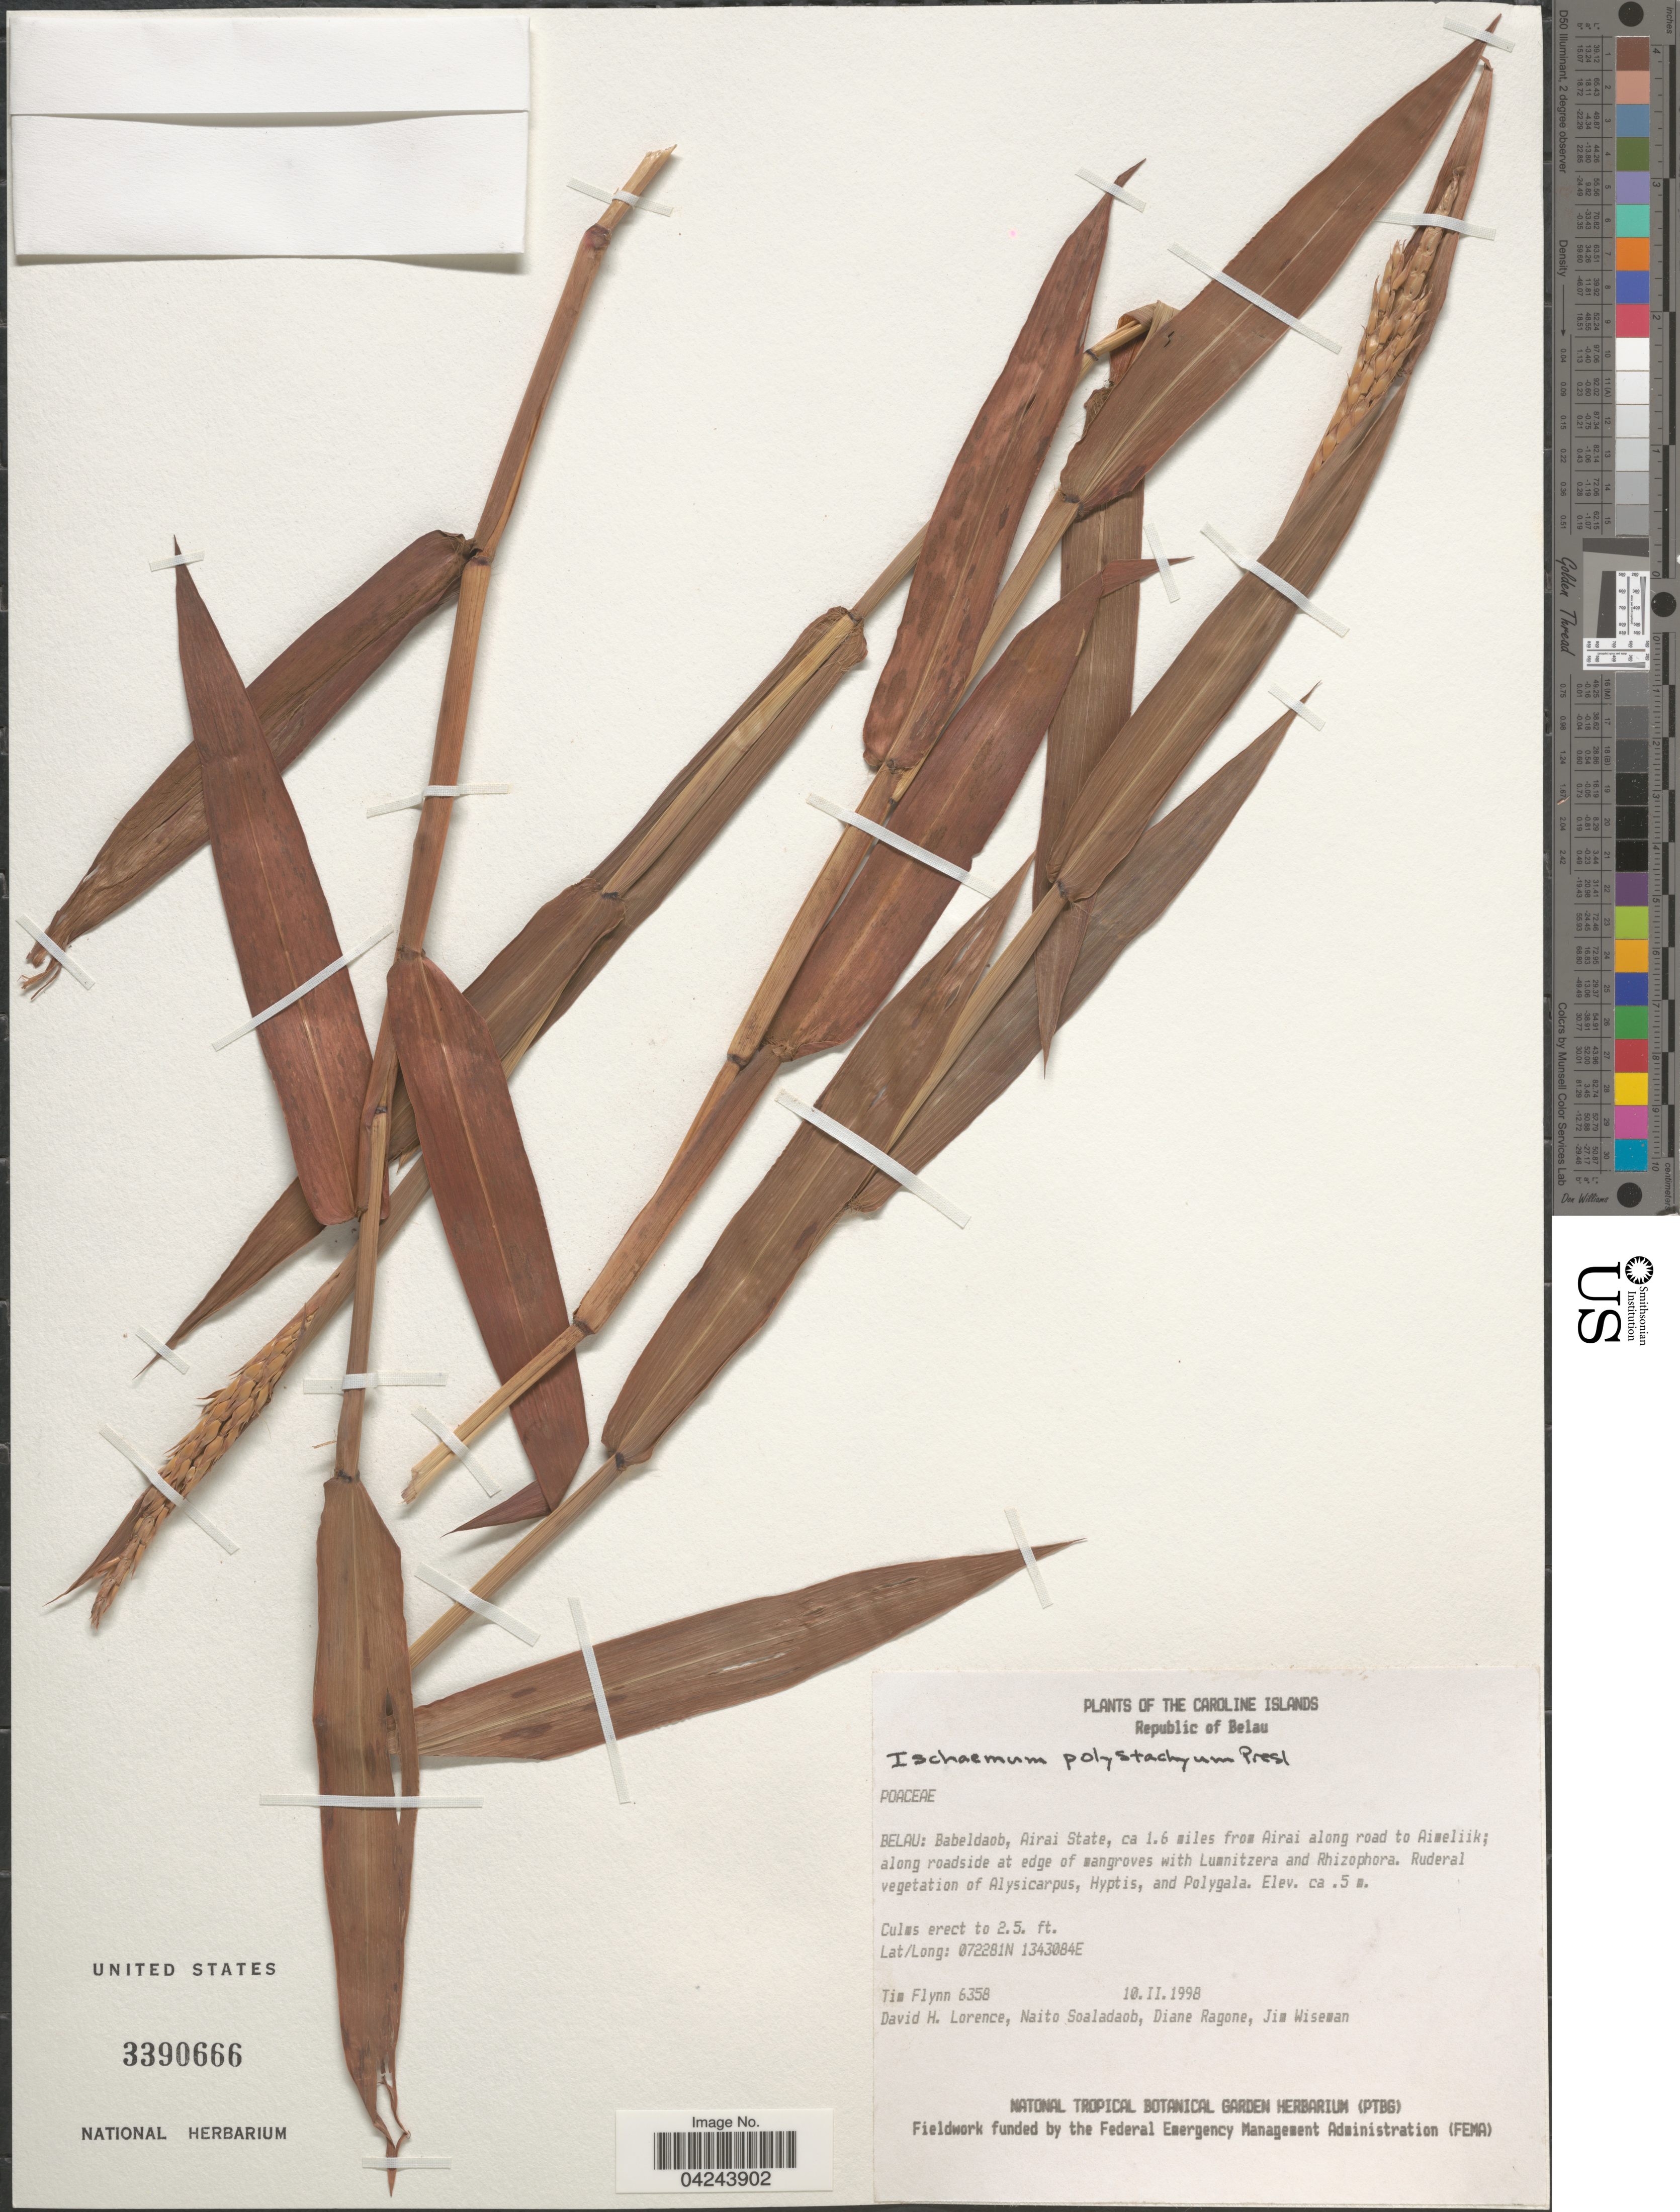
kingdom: Plantae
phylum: Tracheophyta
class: Liliopsida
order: Poales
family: Poaceae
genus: Ischaemum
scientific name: Ischaemum polystachyum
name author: J. Presl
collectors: T. Flynn, D. Lorence, N. Soaladaob, D. Ragone & J. Wiseman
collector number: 6358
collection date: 1998-11-10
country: Palau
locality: The Caroline Islands. Republic of Belau. Babeldaob, Airai State, ca. 1.6 miles from Airai along road to Aimeliik; along roadside at edge of mangroves.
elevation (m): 5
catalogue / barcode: US 3390666